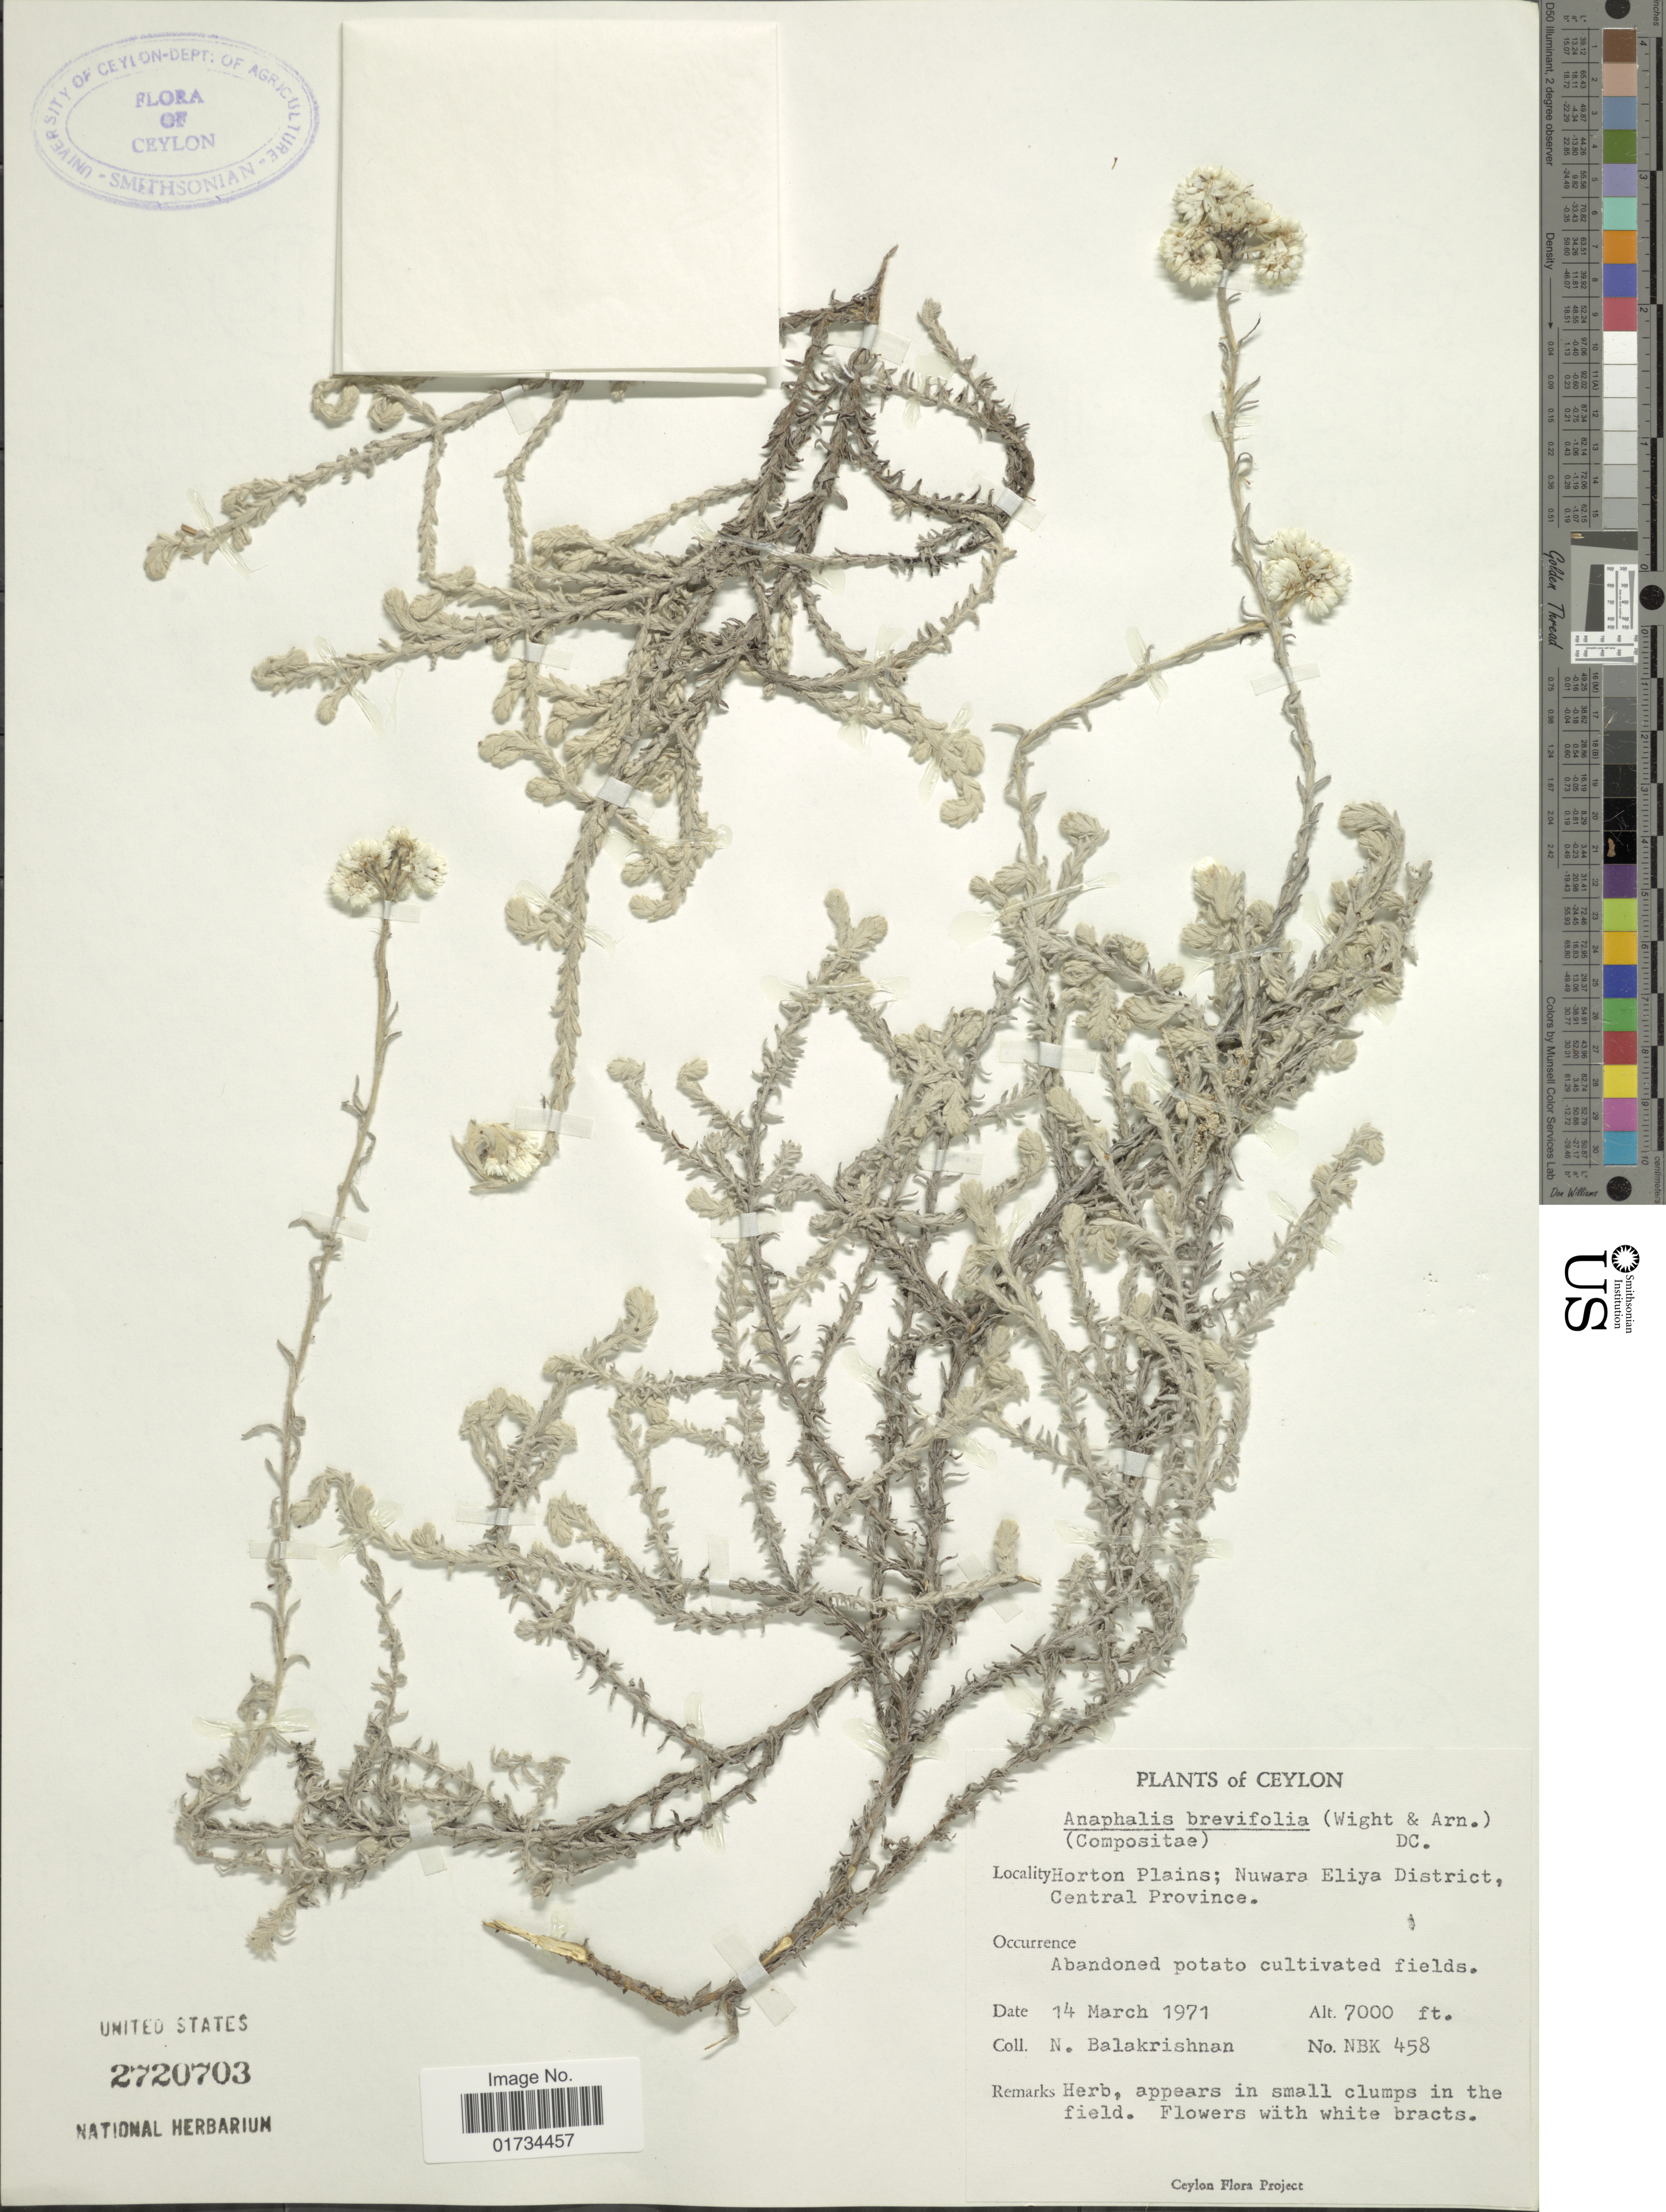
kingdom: Plantae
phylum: Tracheophyta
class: Magnoliopsida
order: Asterales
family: Asteraceae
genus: Anaphalis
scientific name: Anaphalis brevifolia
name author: DC.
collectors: N. Balakrishnan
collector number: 458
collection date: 1972-03-14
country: Sri Lanka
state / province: Central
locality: Ceylon, Horton Plains; Nuwara Eliya District, Central Province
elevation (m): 2134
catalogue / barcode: US 2720703